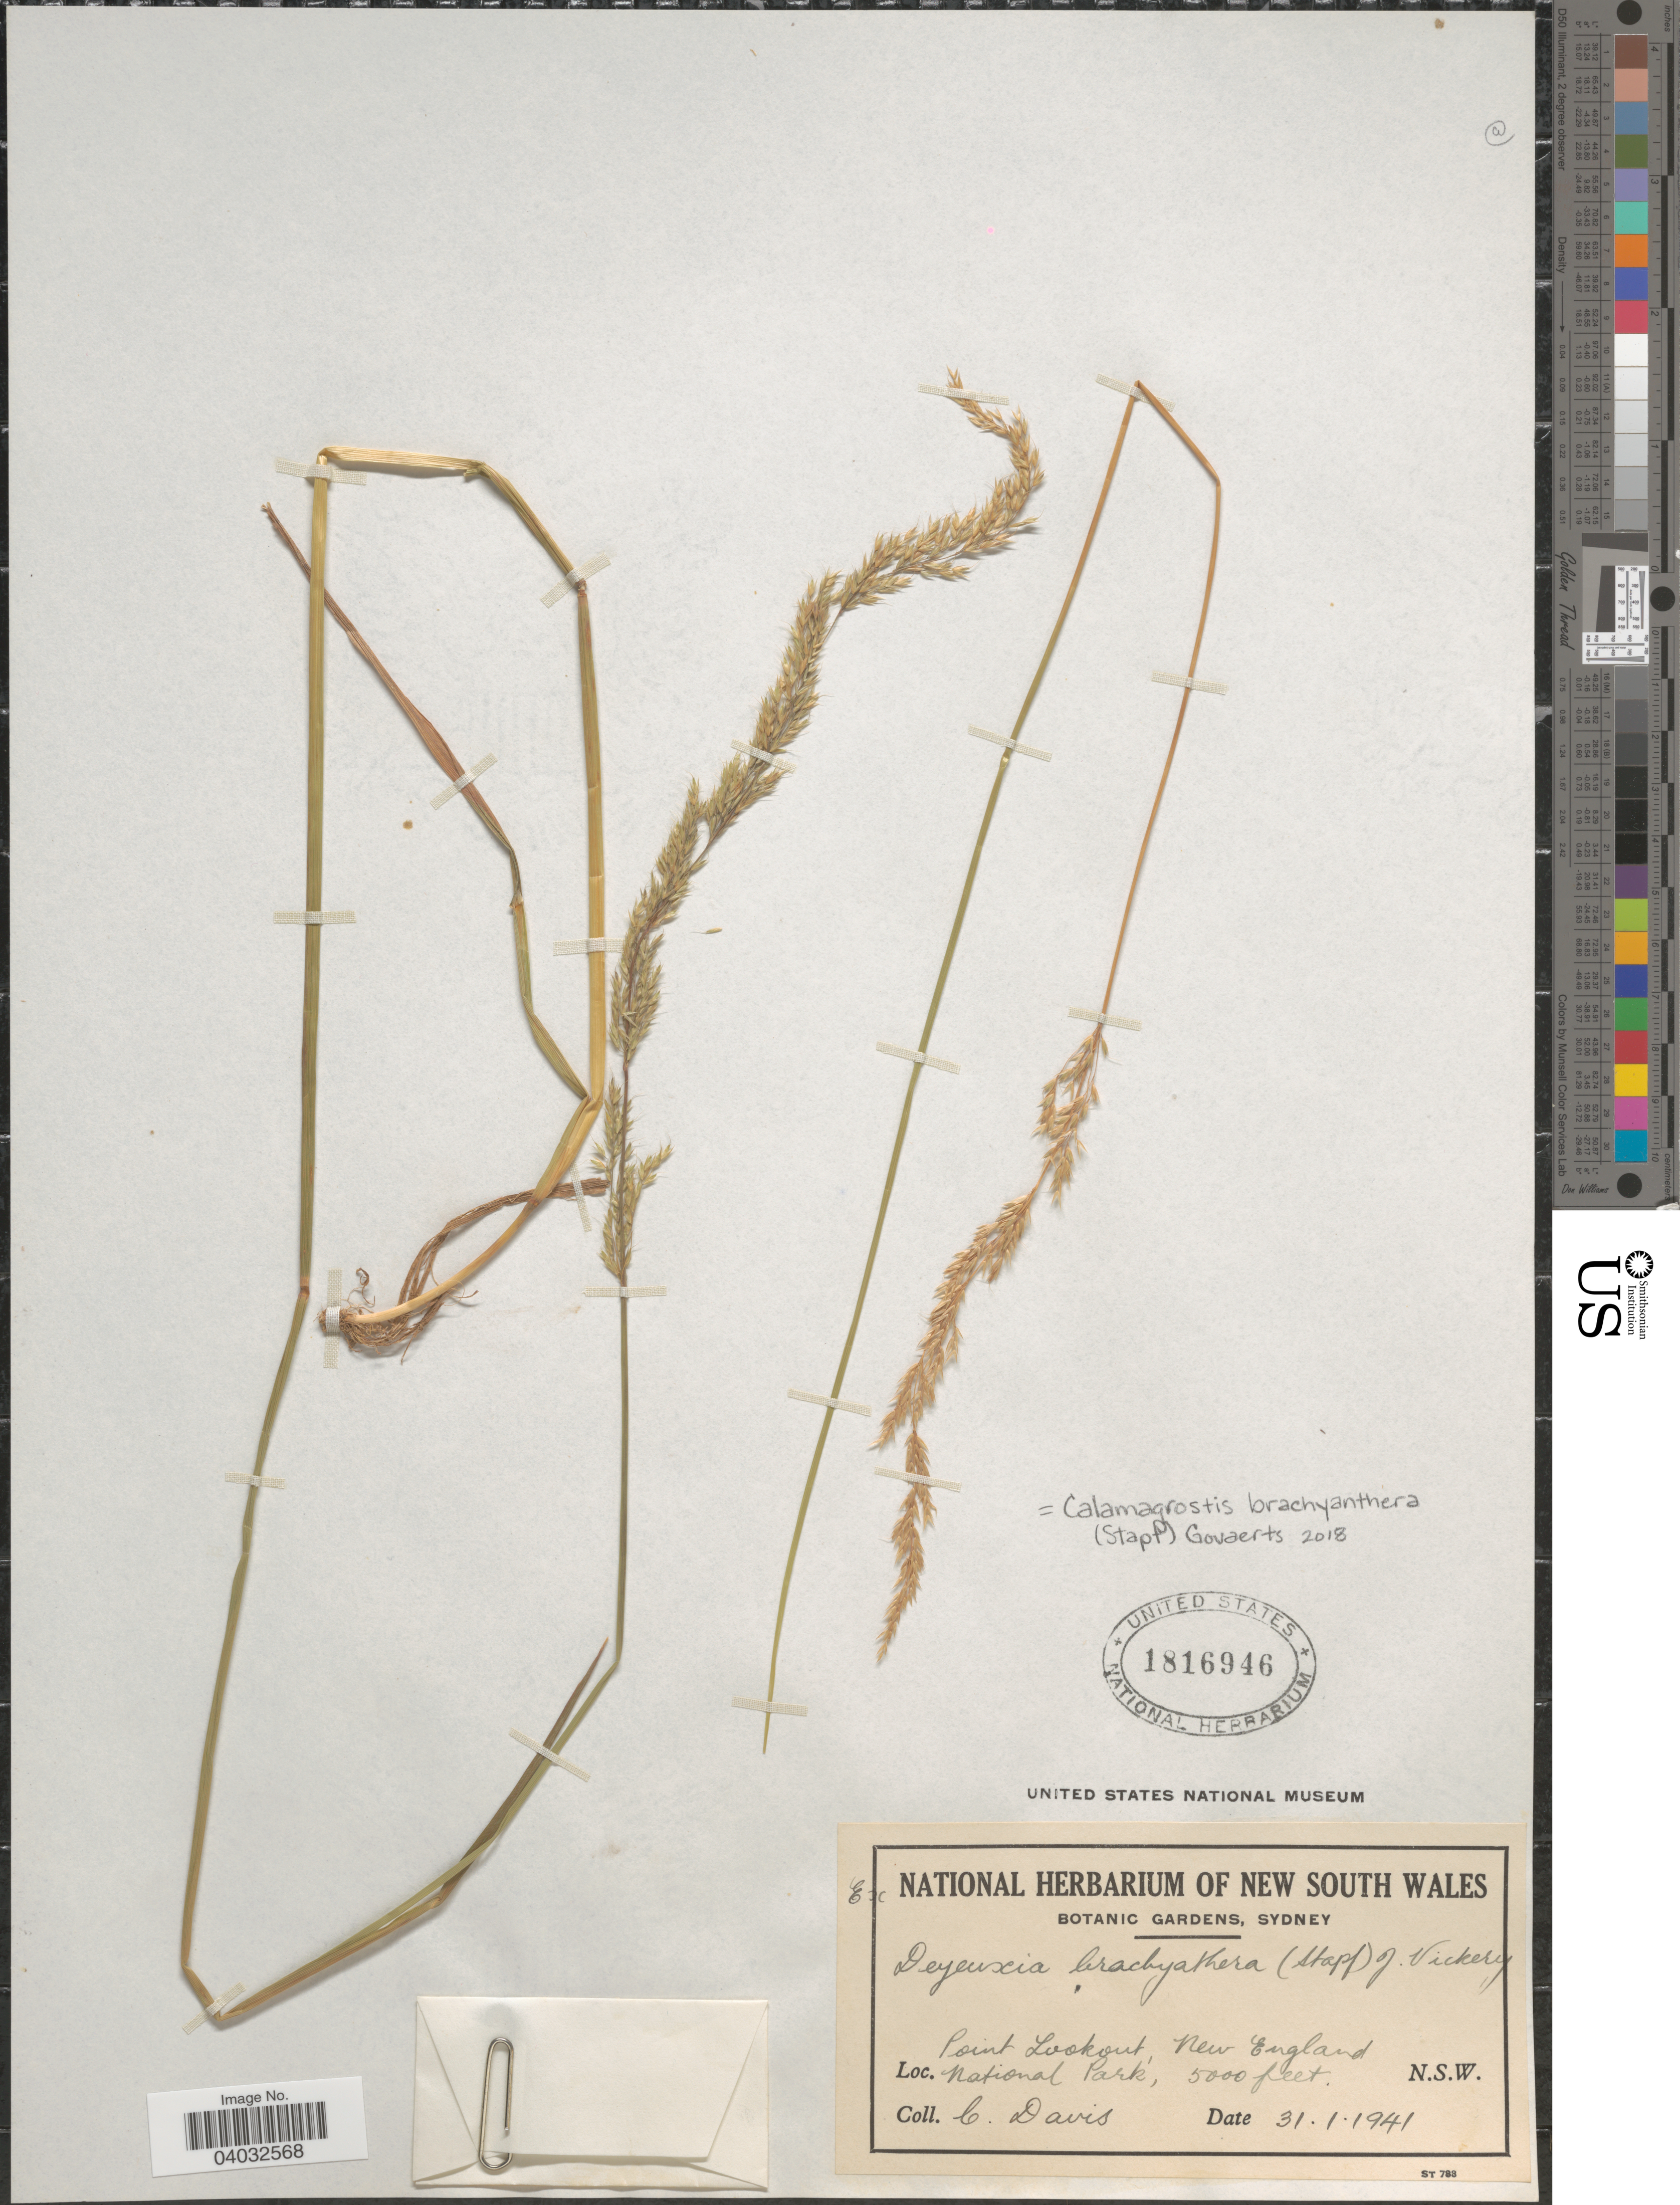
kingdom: Plantae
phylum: Tracheophyta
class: Liliopsida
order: Poales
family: Poaceae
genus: Calamagrostis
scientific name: Calamagrostis brachyanthera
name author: (Stapf) Govaerts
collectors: C. Davis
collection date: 1941-01-31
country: Australia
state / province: New South Wales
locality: Point Lookout, New England. National Park.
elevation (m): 1524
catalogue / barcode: US 1816946